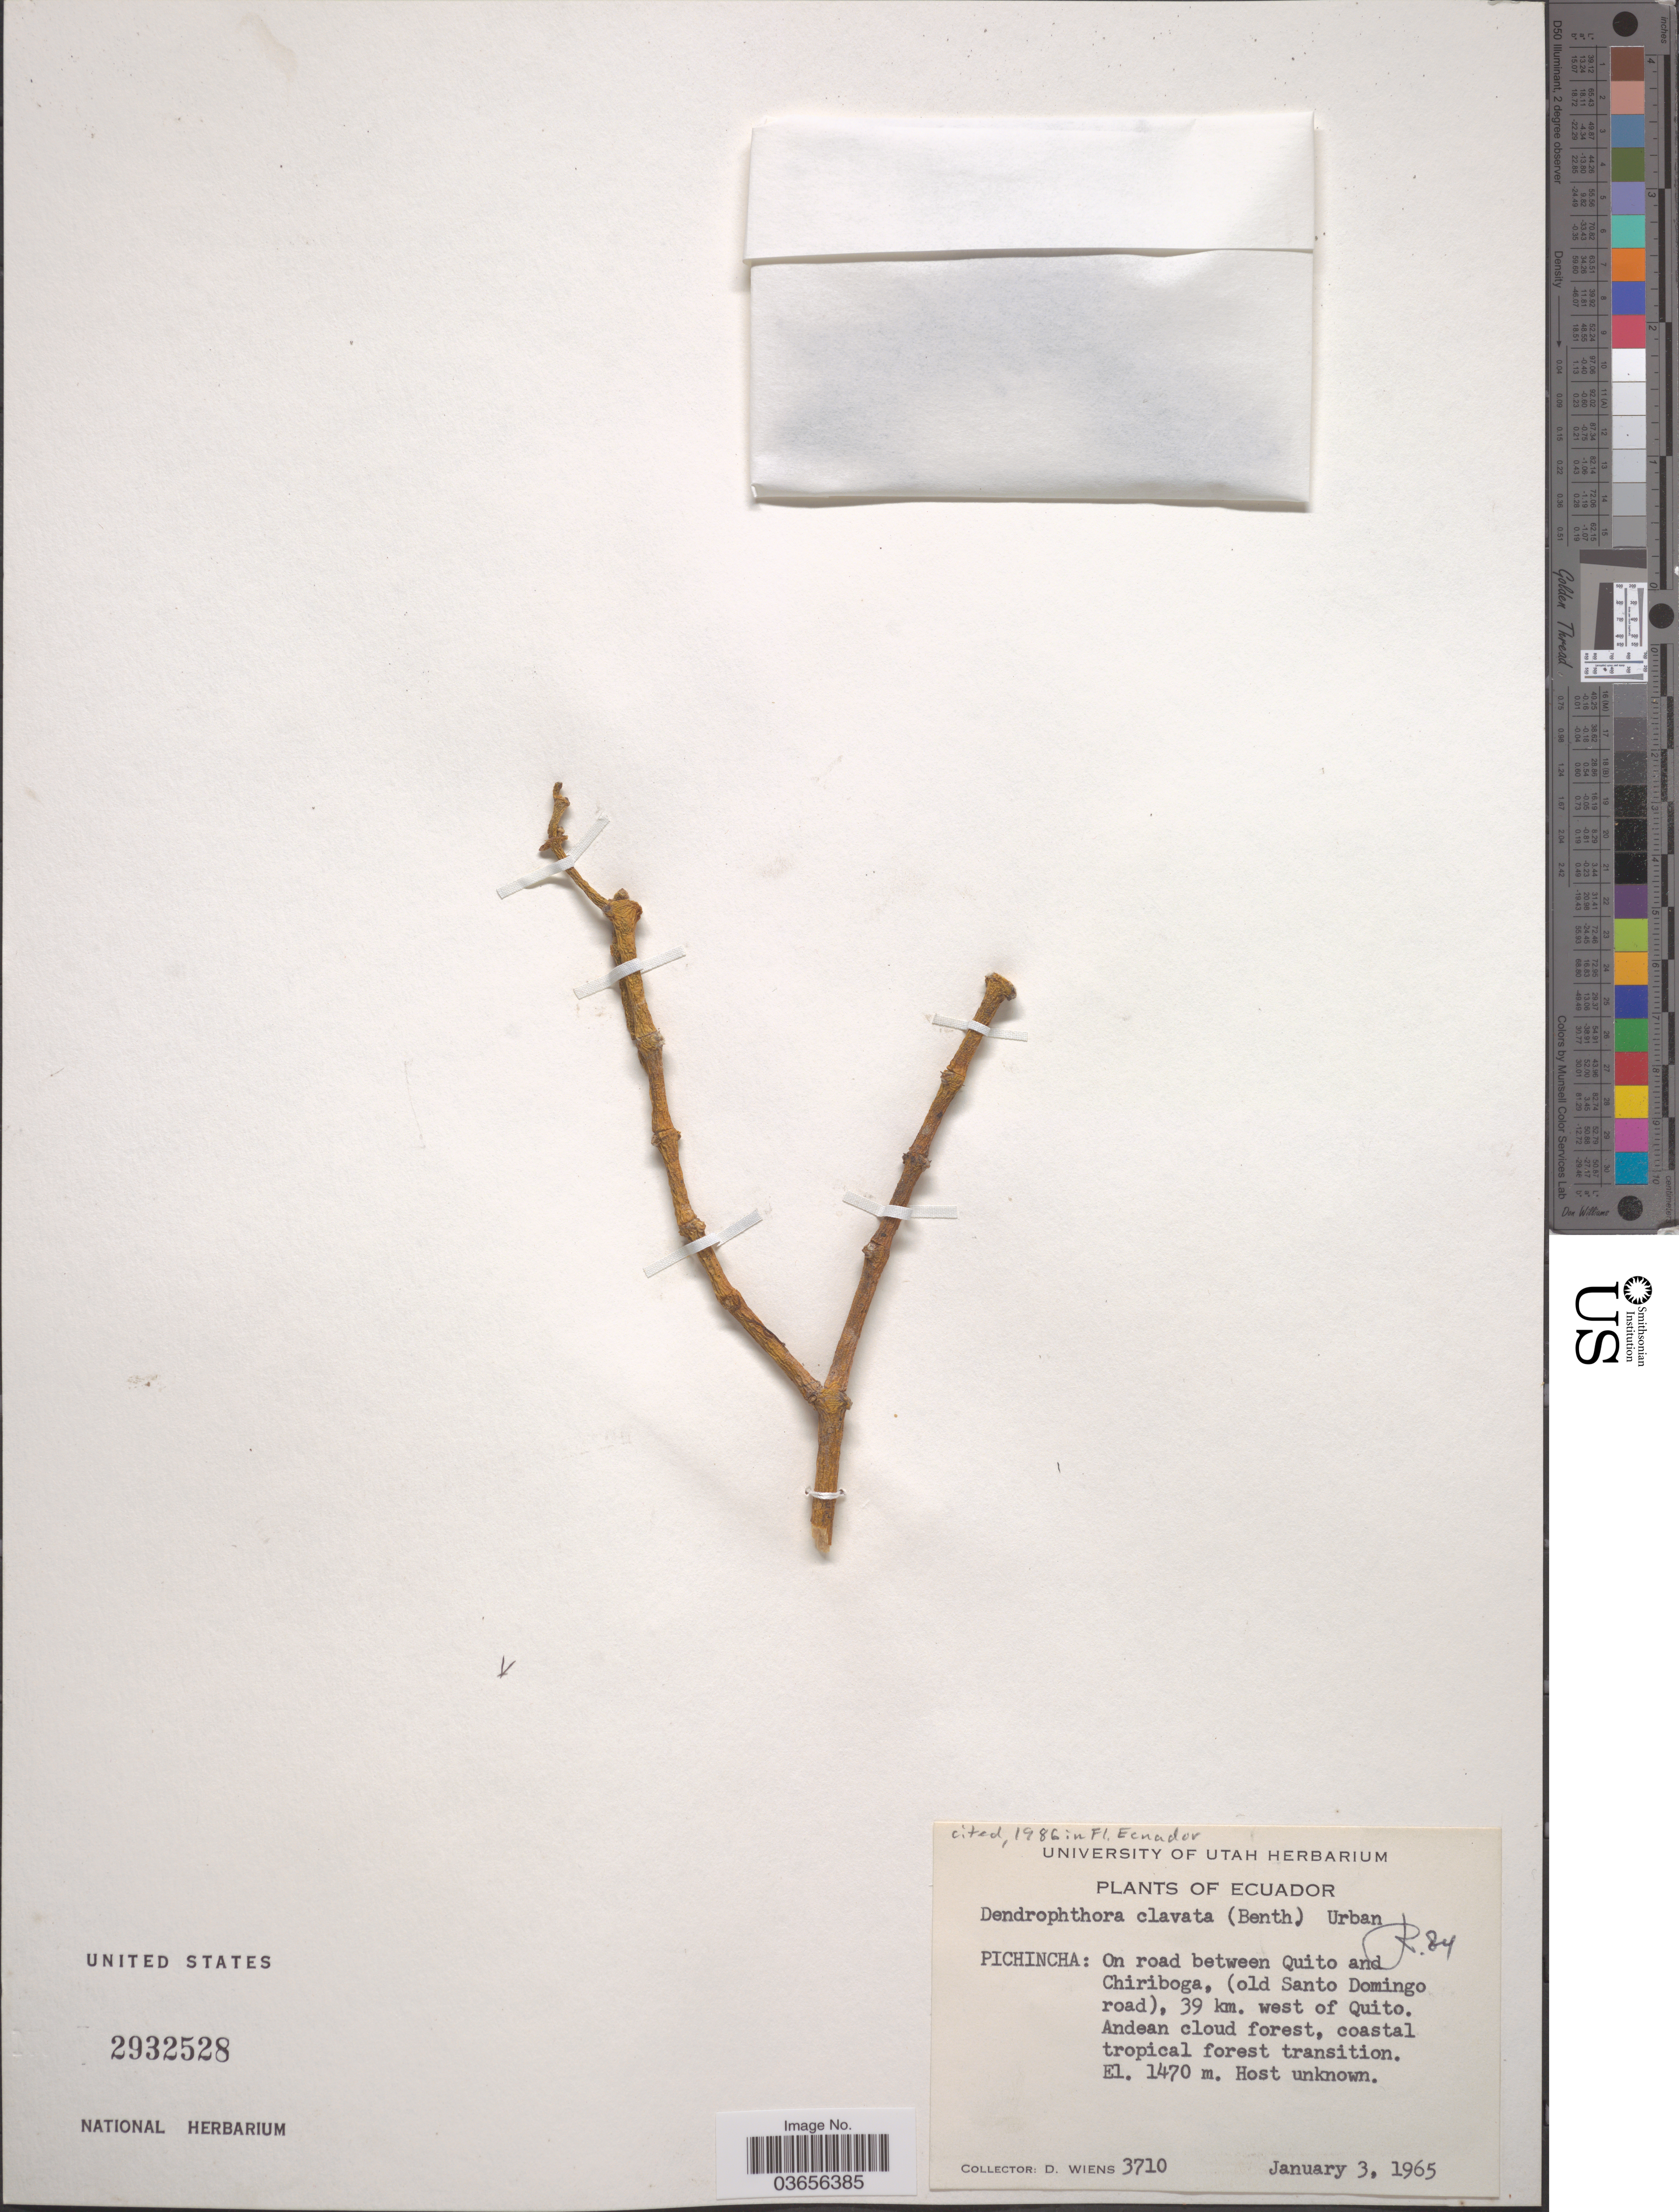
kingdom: Plantae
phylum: Tracheophyta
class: Magnoliopsida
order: Santalales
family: Viscaceae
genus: Dendrophthora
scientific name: Dendrophthora clavata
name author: (Benth.) Urb.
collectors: D. Wiens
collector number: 3710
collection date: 1965-01-03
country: Ecuador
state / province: Pichincha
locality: On road between Quito and Chiriboga, (old Santo Domingo road), 39 km. west of Quito. Andean cloud forest, coastal tropical forest transition.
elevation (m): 1470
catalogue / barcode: US 2932528